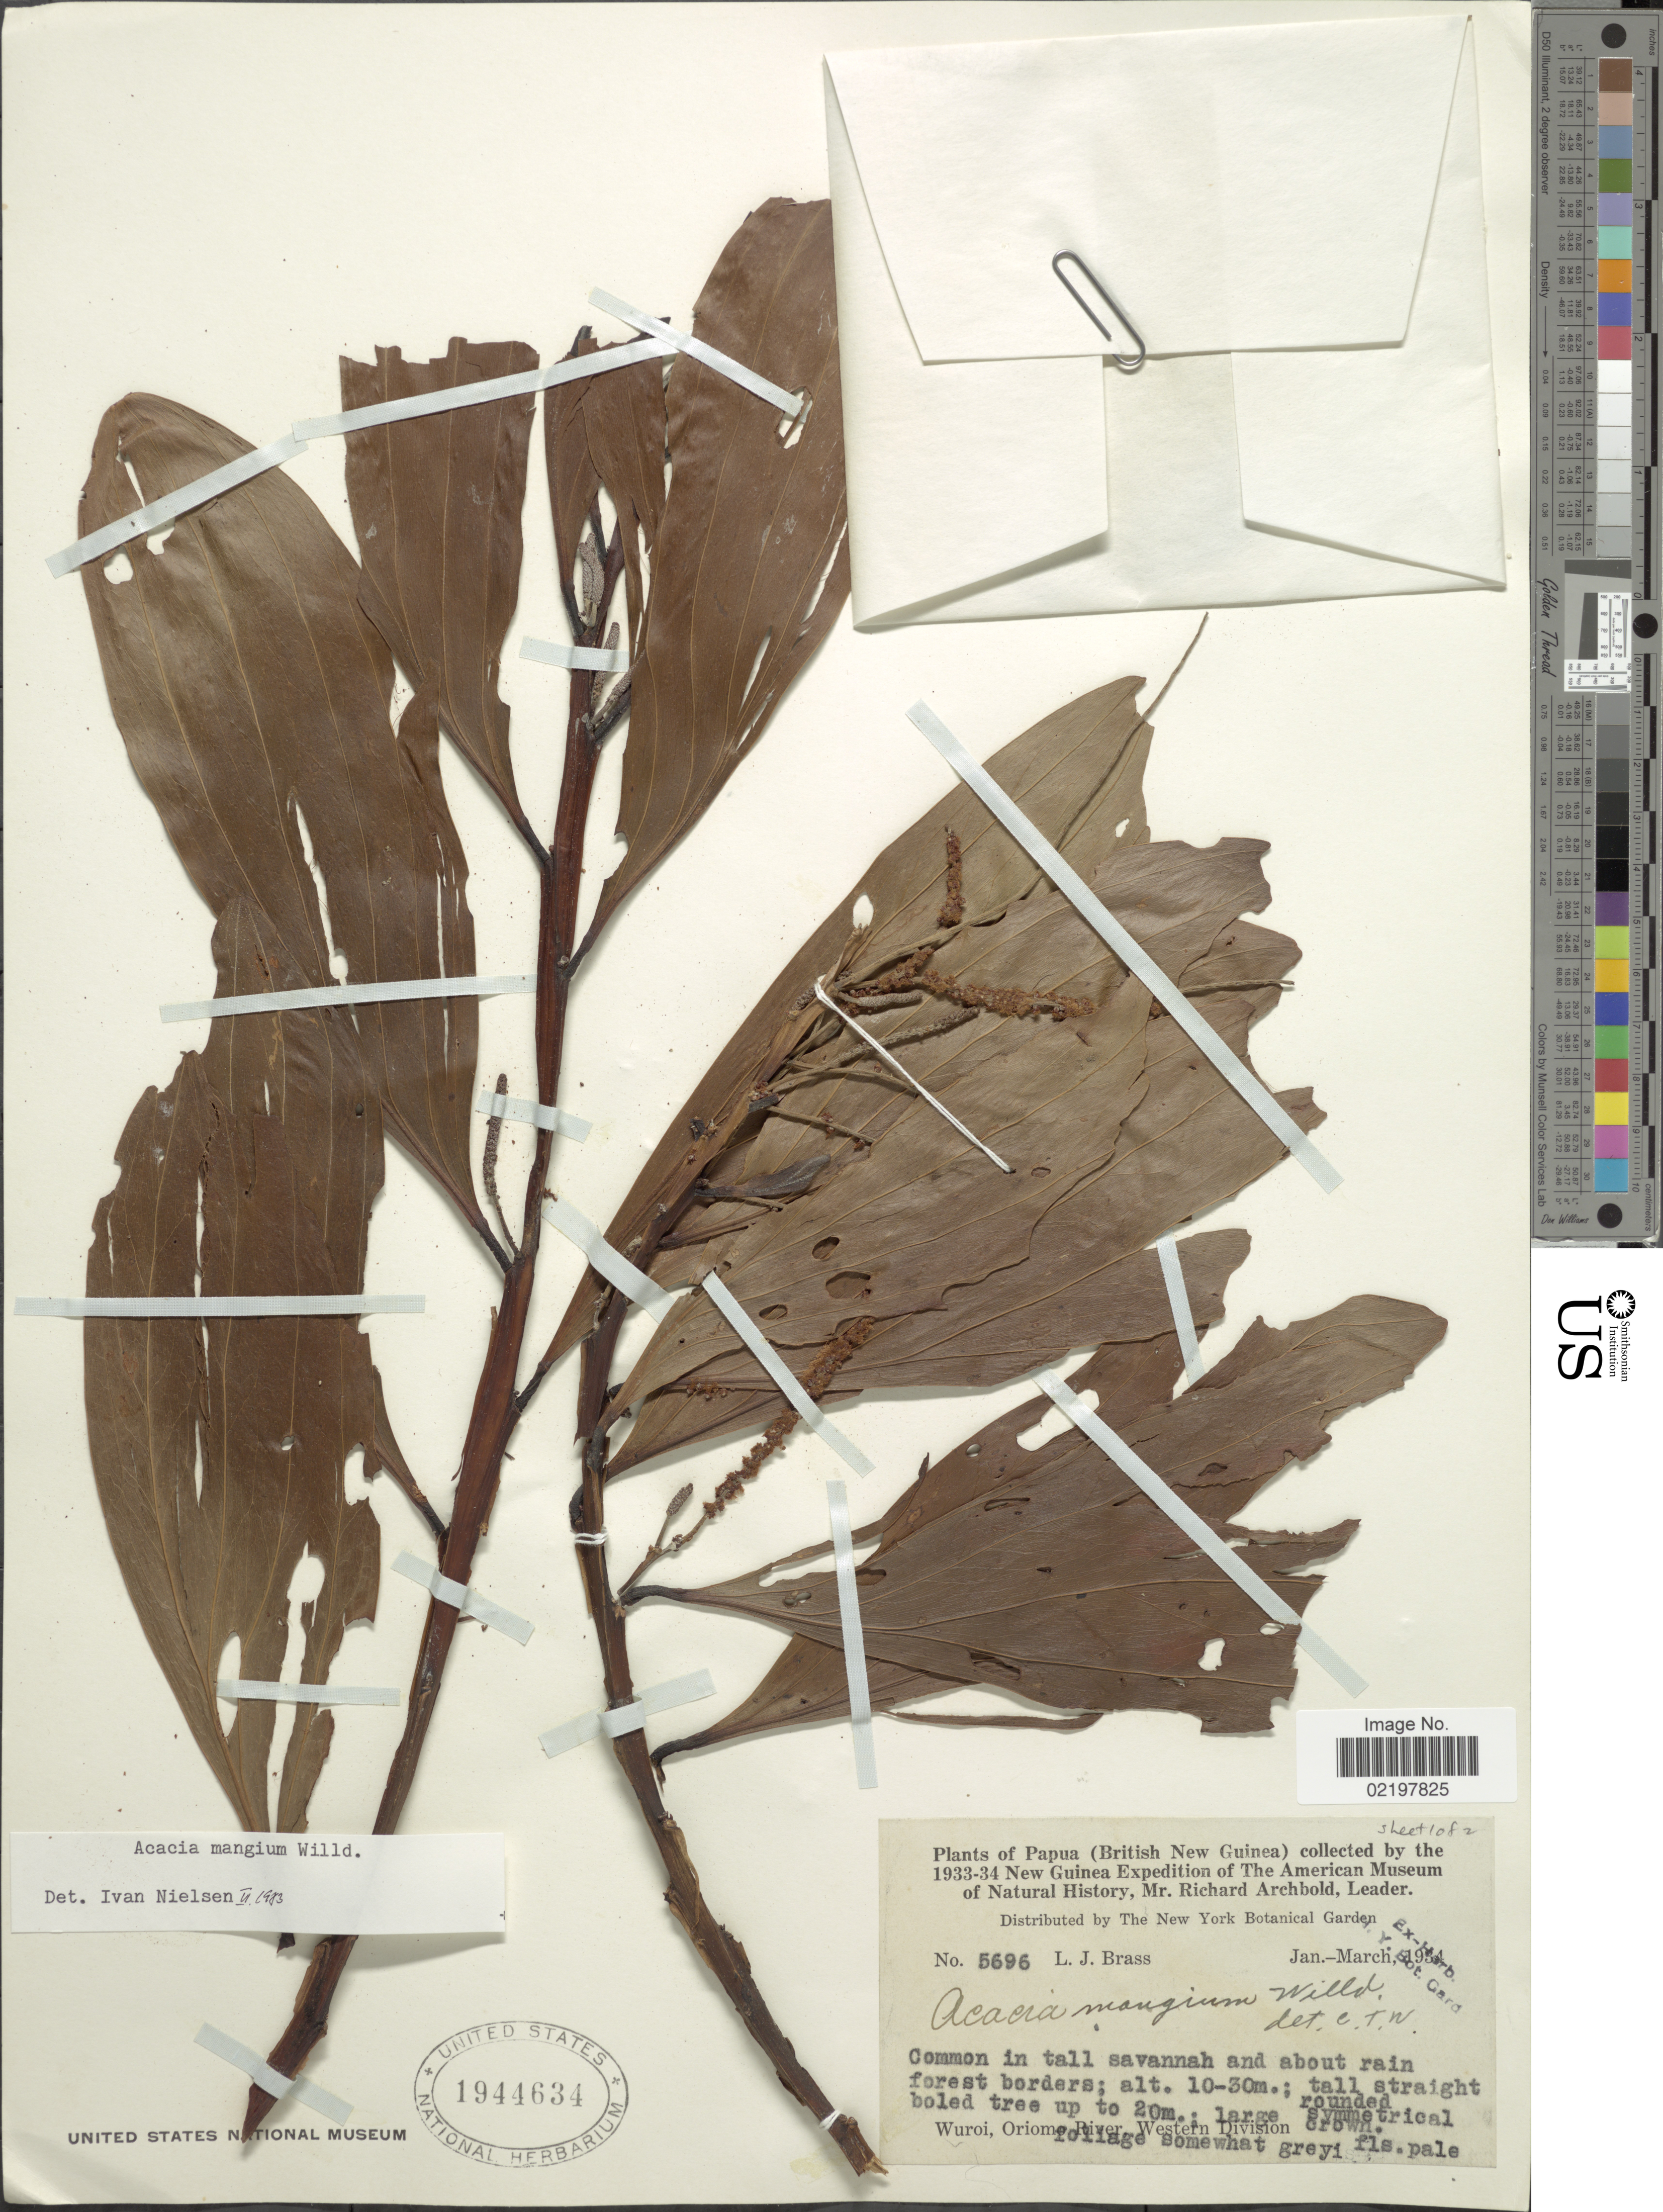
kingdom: Plantae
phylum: Tracheophyta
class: Magnoliopsida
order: Fabales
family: Fabaceae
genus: Acacia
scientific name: Acacia mangium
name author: Willd.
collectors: L. J. Brass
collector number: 5696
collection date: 1934-01/1934-03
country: Papua New Guinea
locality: Papua (British New Guinea), Wuroi, Oriomo River, Western Division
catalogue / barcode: US 1944634